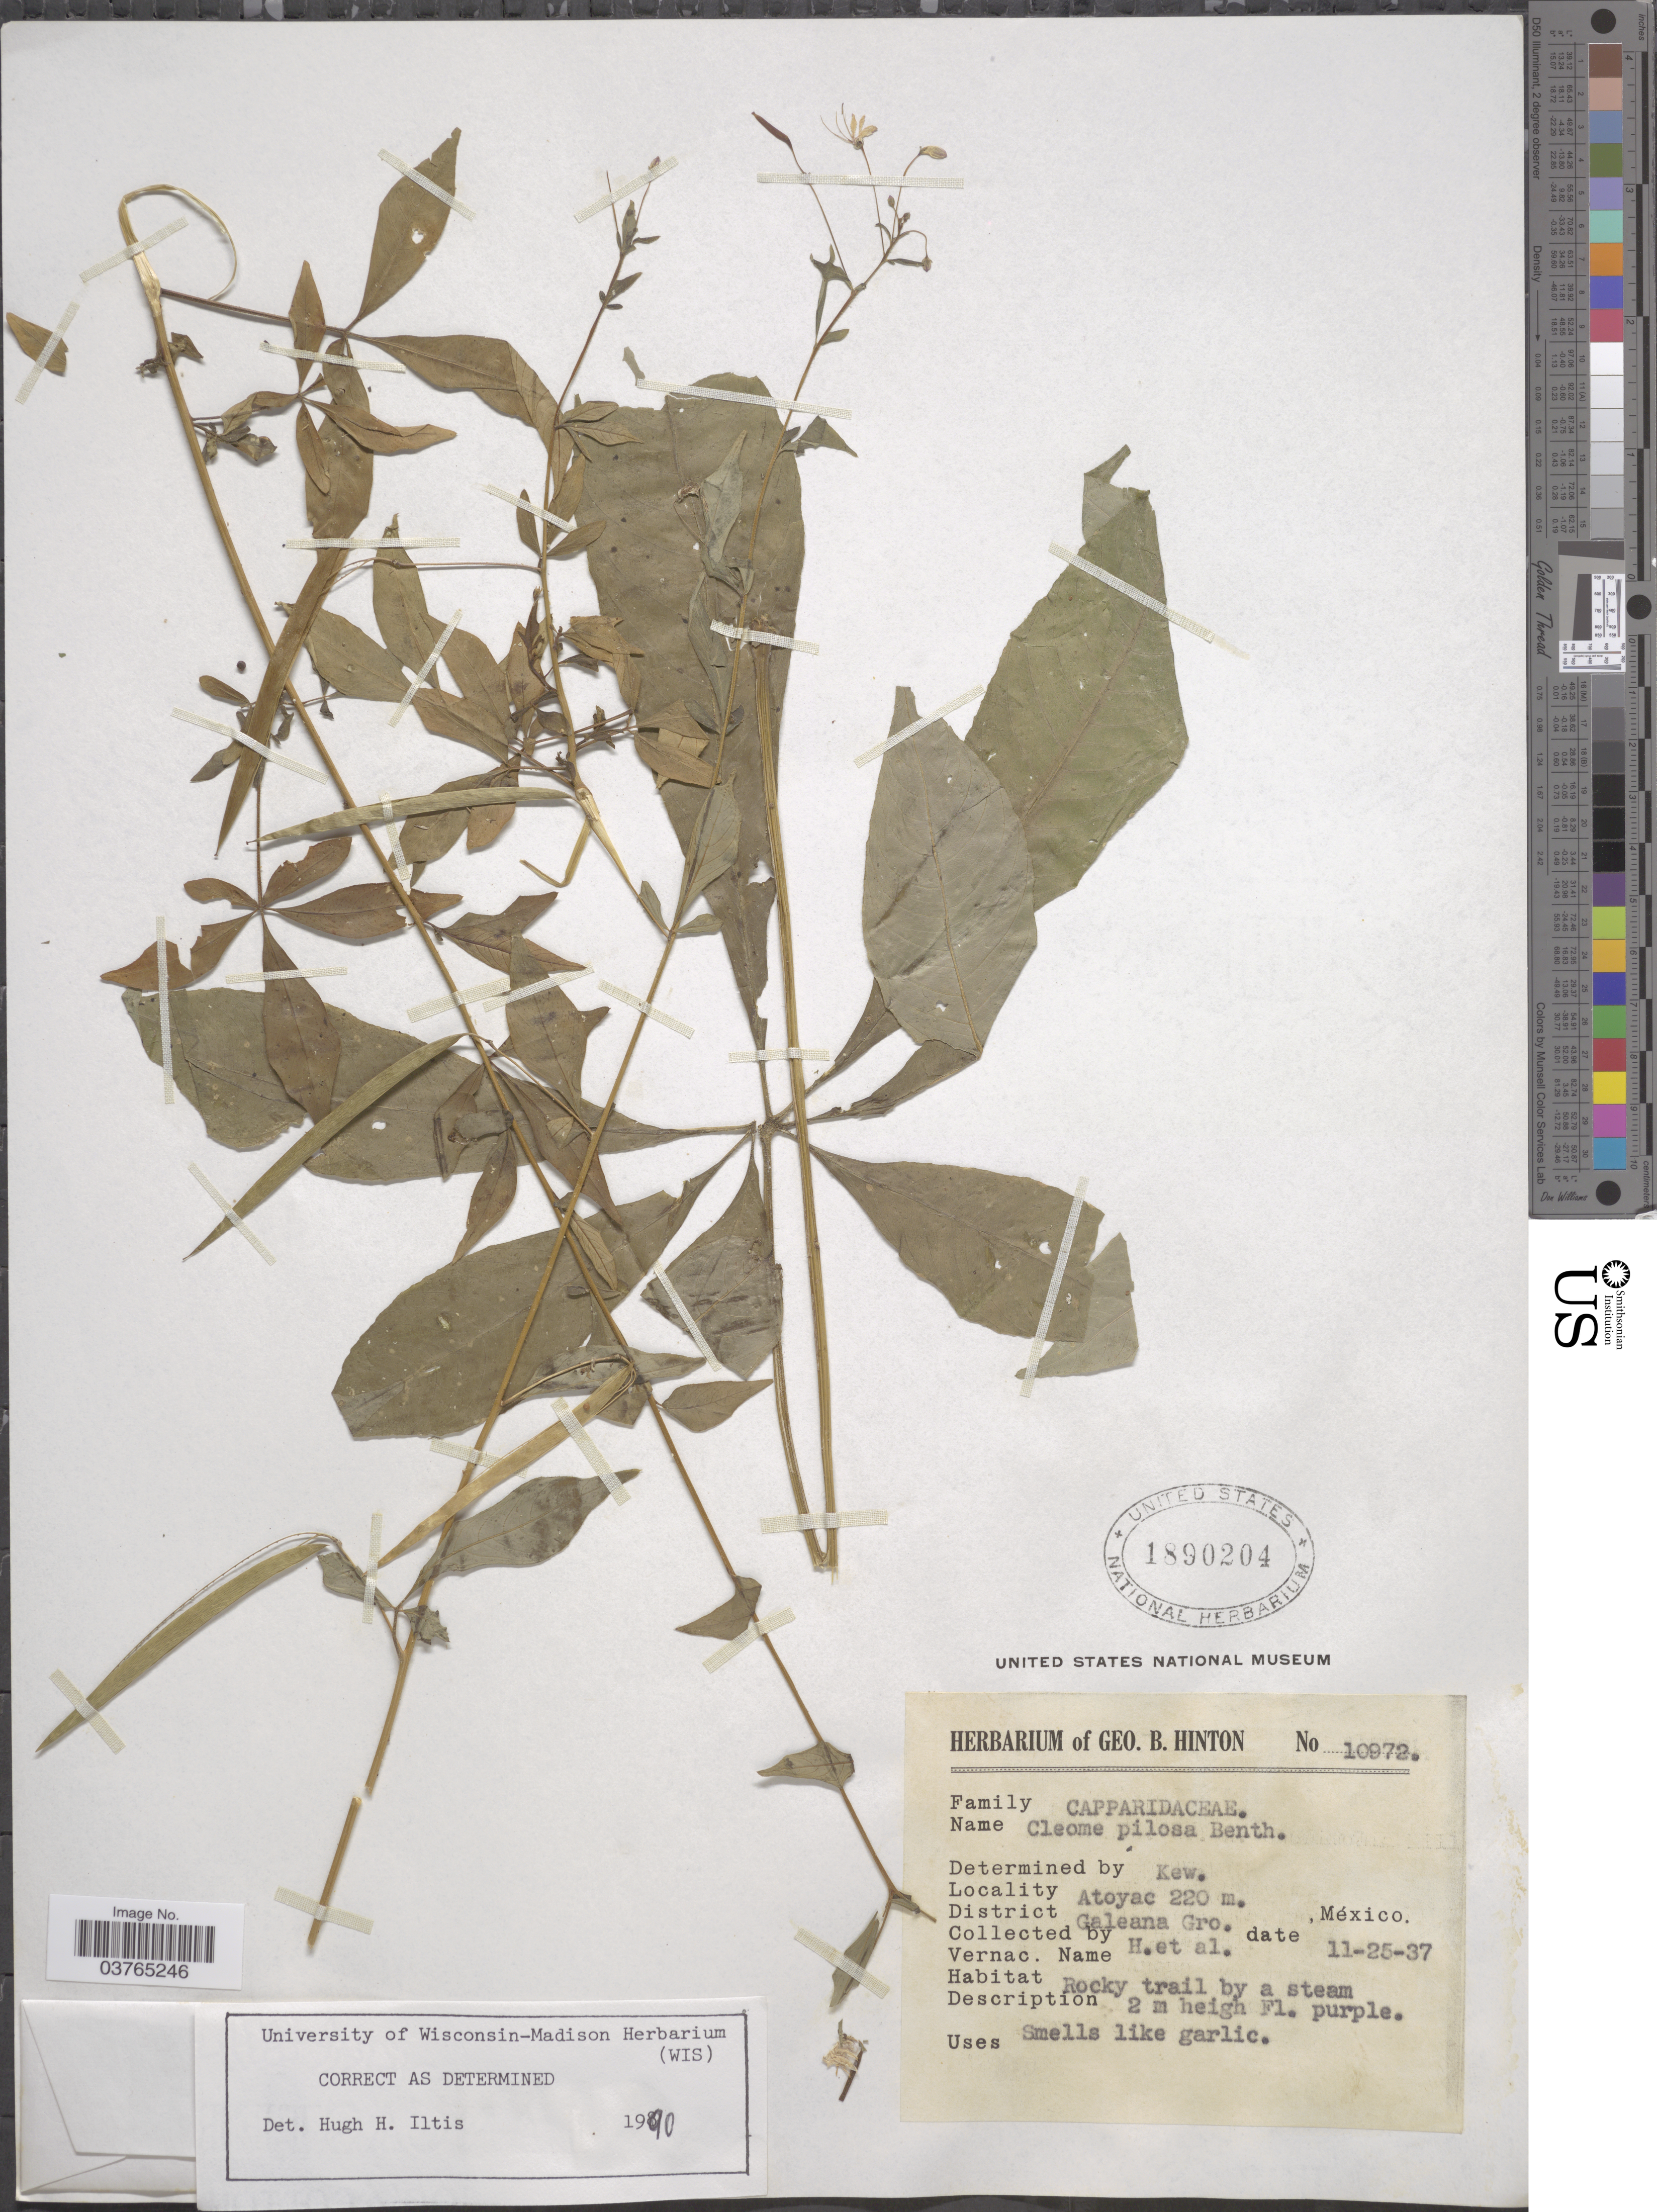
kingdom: Plantae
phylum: Tracheophyta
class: Magnoliopsida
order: Brassicales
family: Cleomaceae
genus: Cochranella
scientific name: Cochranella pilosa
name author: (Benth.) E.M. McGinty & Roalson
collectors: G. B. Hinton & et al.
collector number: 10972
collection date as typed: Transcribed d/m/y: 25/11/37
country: Mexico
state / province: Guerrero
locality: Atoyac. District Galeana Gro.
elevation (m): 220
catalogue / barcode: US 1890204